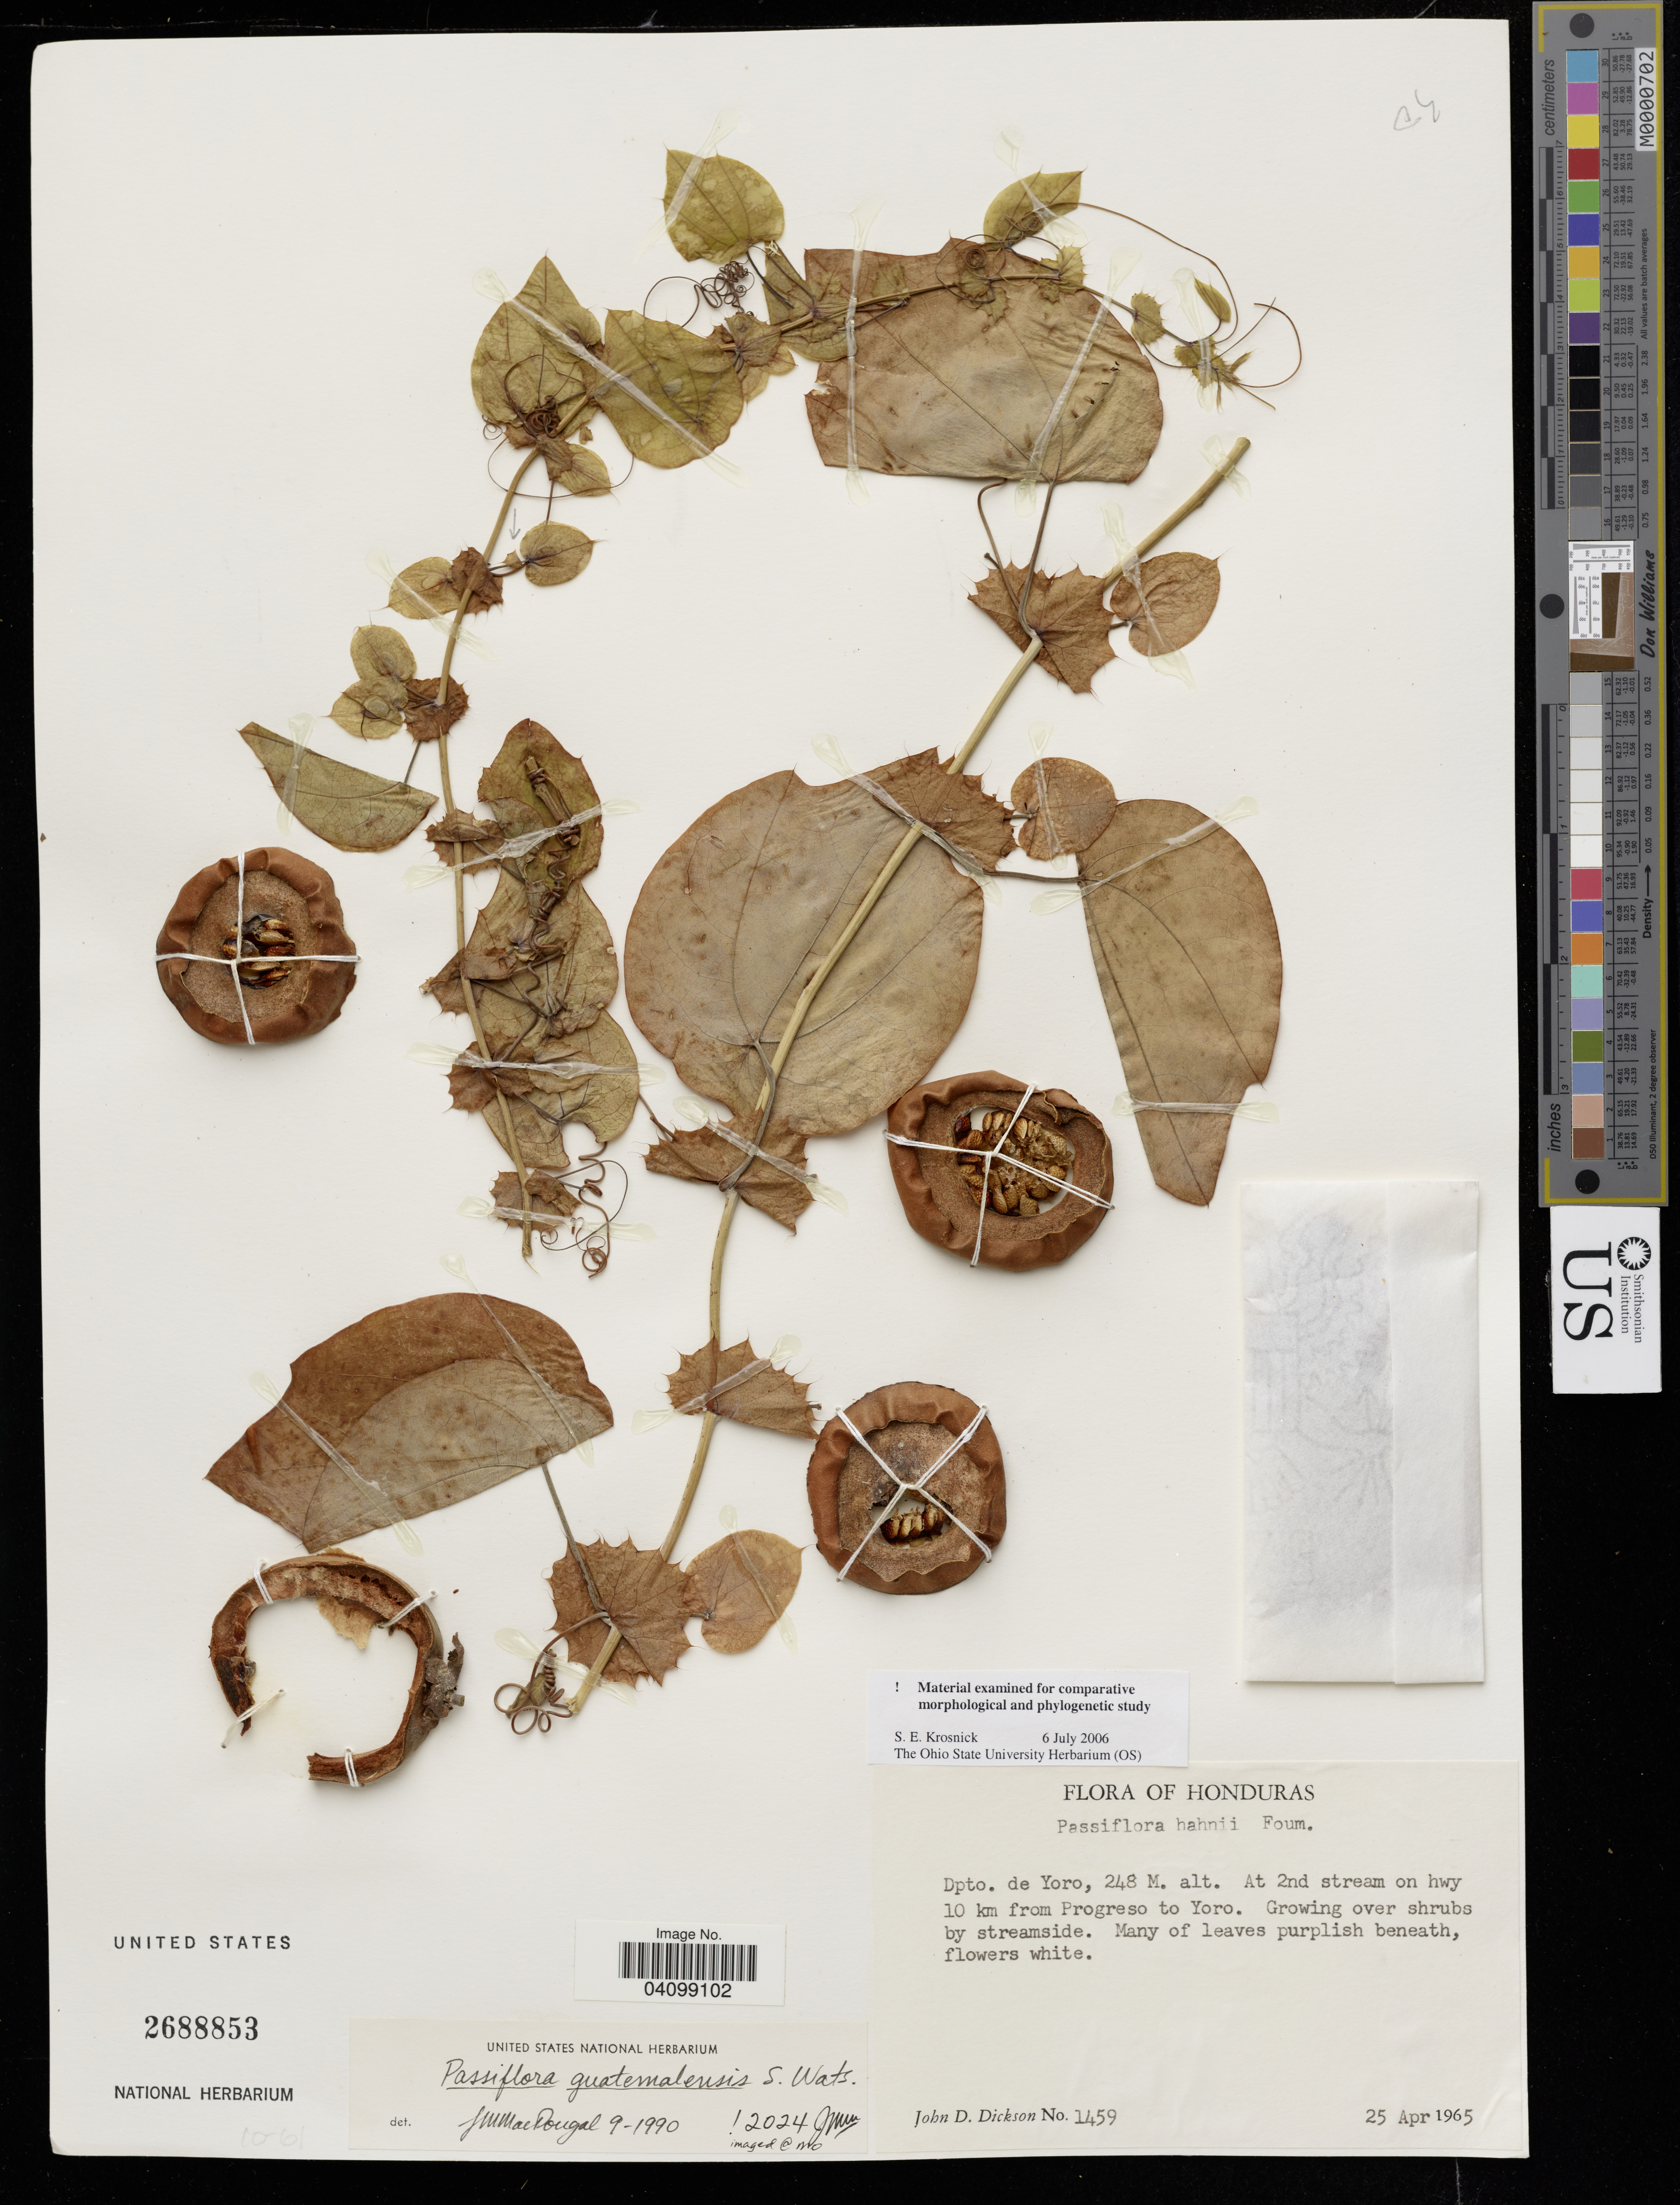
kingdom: Plantae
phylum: Tracheophyta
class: Magnoliopsida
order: Malpighiales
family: Passifloraceae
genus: Passiflora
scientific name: Passiflora guatemalensis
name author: S. Watson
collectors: J. Dickson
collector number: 1459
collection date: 1965-04-25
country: Honduras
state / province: Yoro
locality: At 2nd stream on hwy 10 km from Progreso to Yoro.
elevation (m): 248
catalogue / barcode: US 2688853